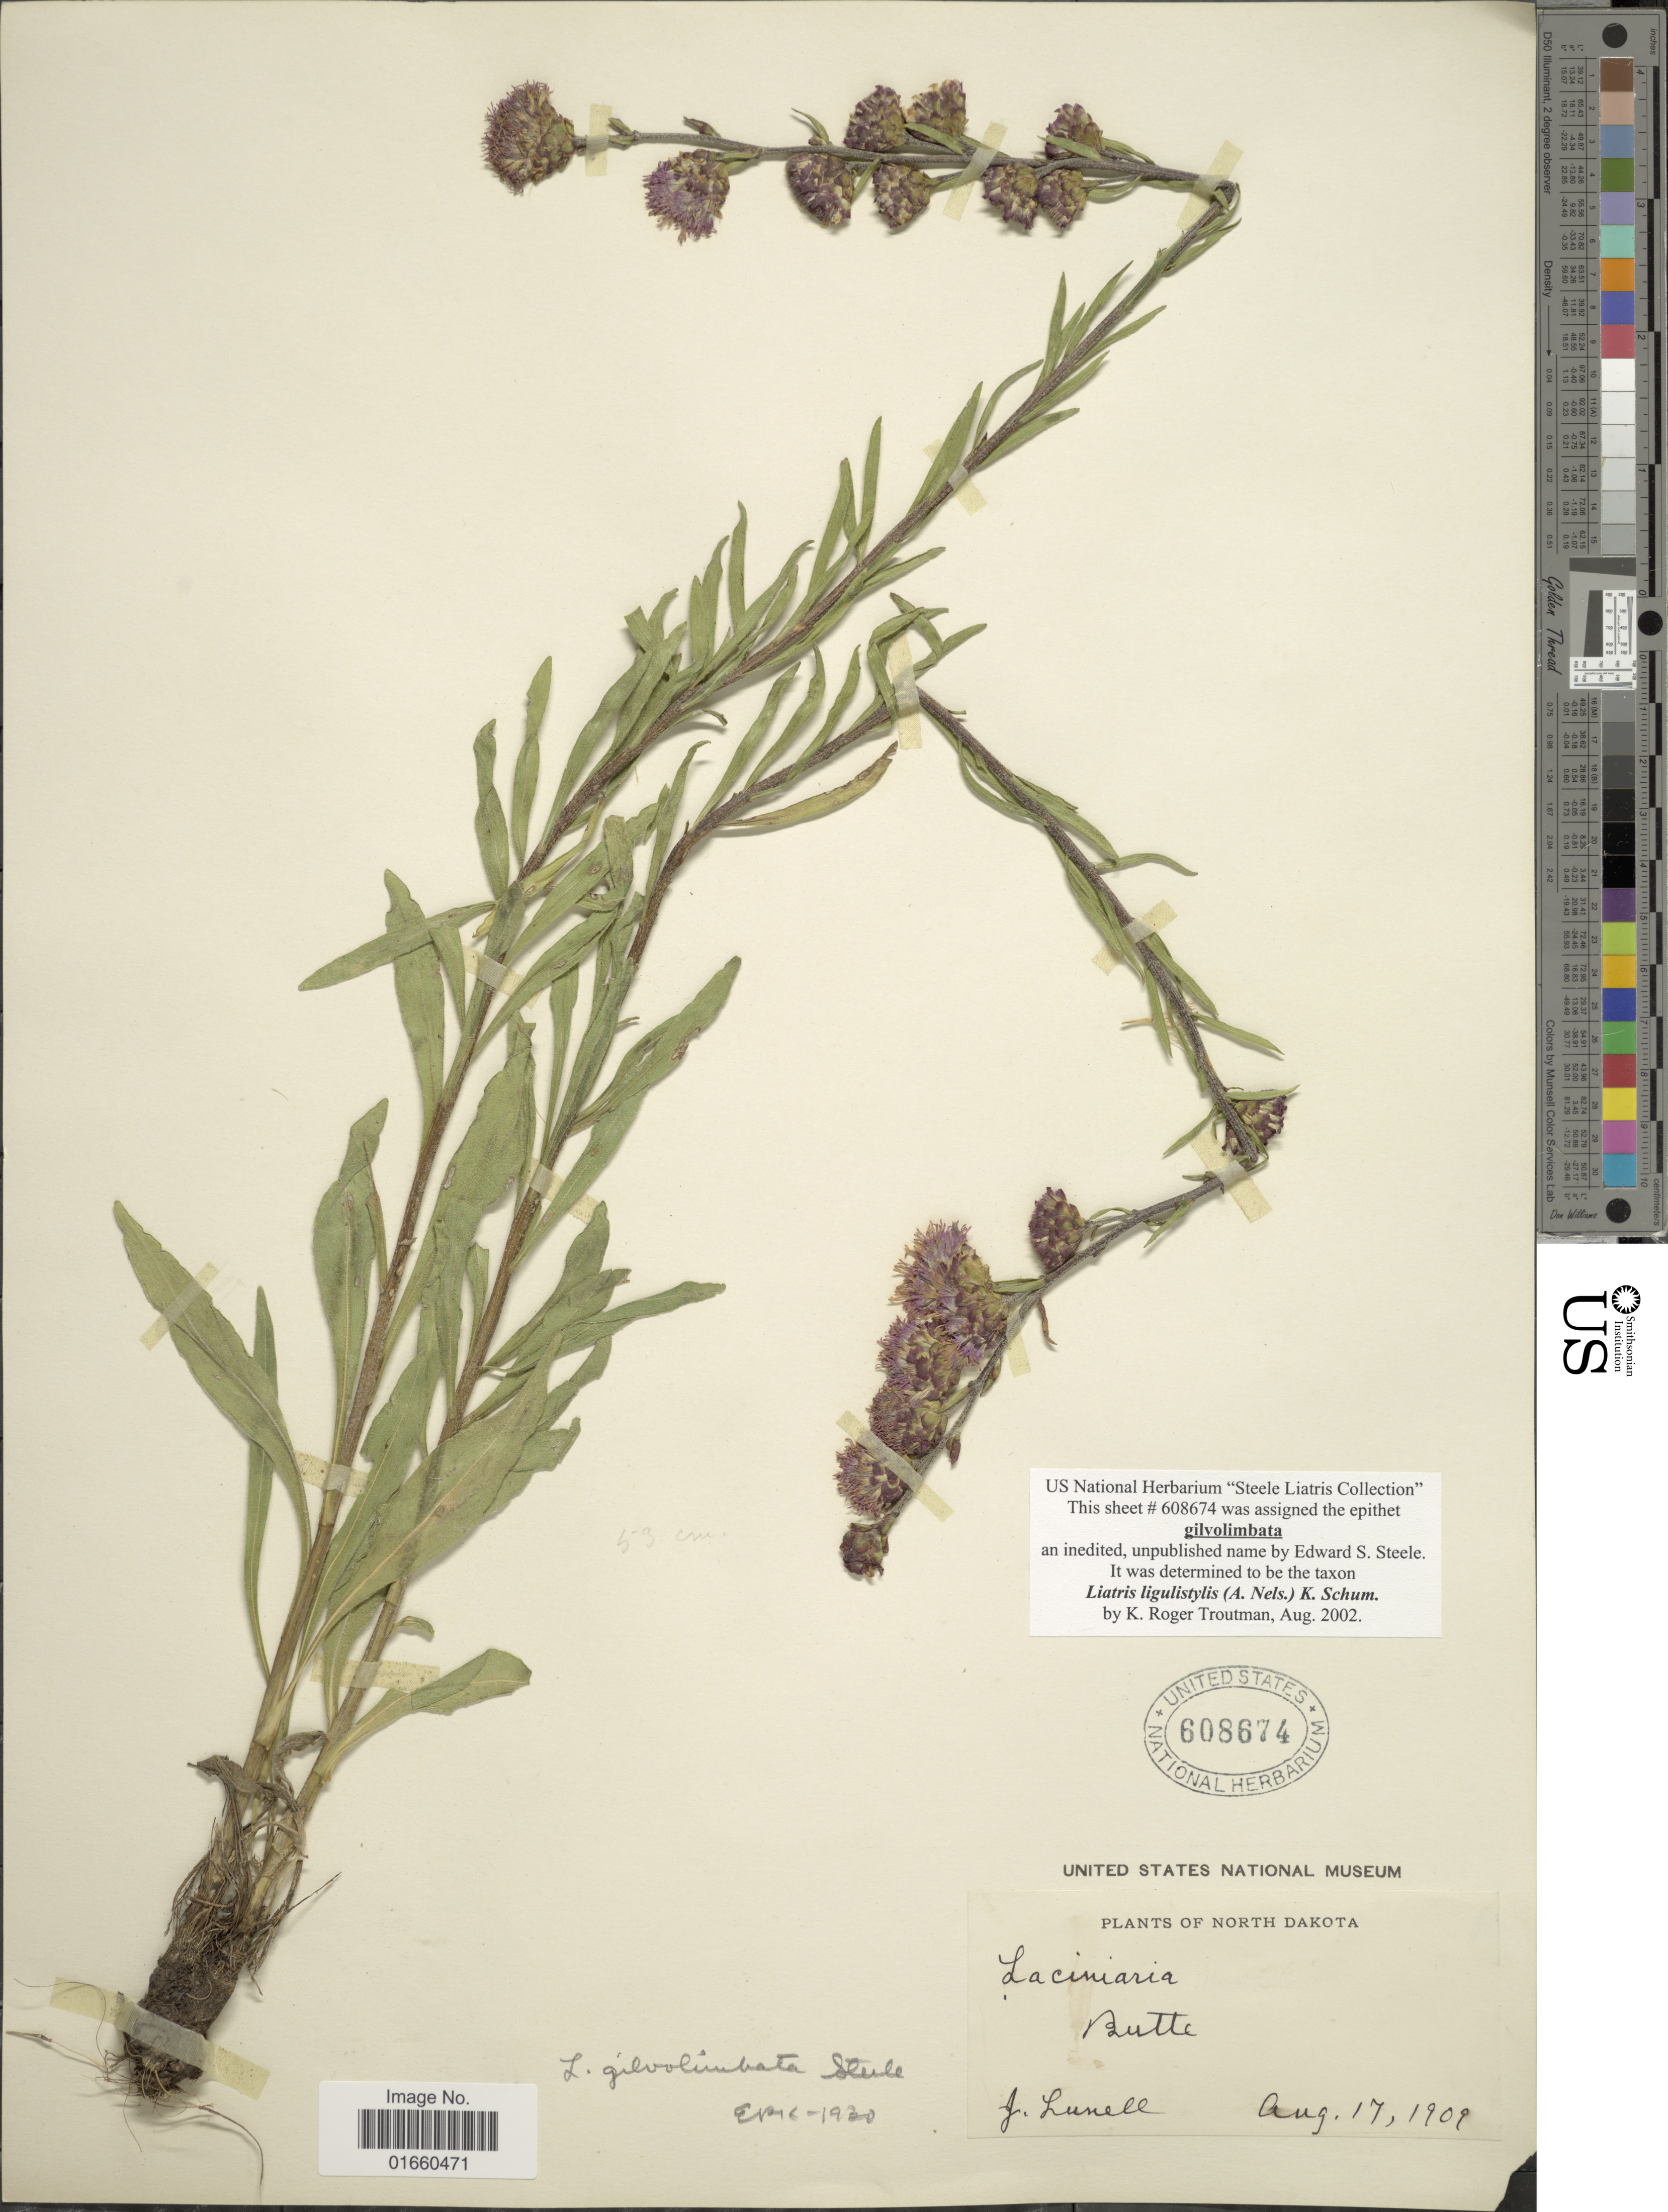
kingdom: Plantae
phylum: Tracheophyta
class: Magnoliopsida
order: Asterales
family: Asteraceae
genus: Liatris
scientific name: Liatris ligulistylis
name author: (A. Nelson) K. Schum.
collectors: J. Lunell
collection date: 1909-08-17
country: United States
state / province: North Dakota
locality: Butte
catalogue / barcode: US 608674